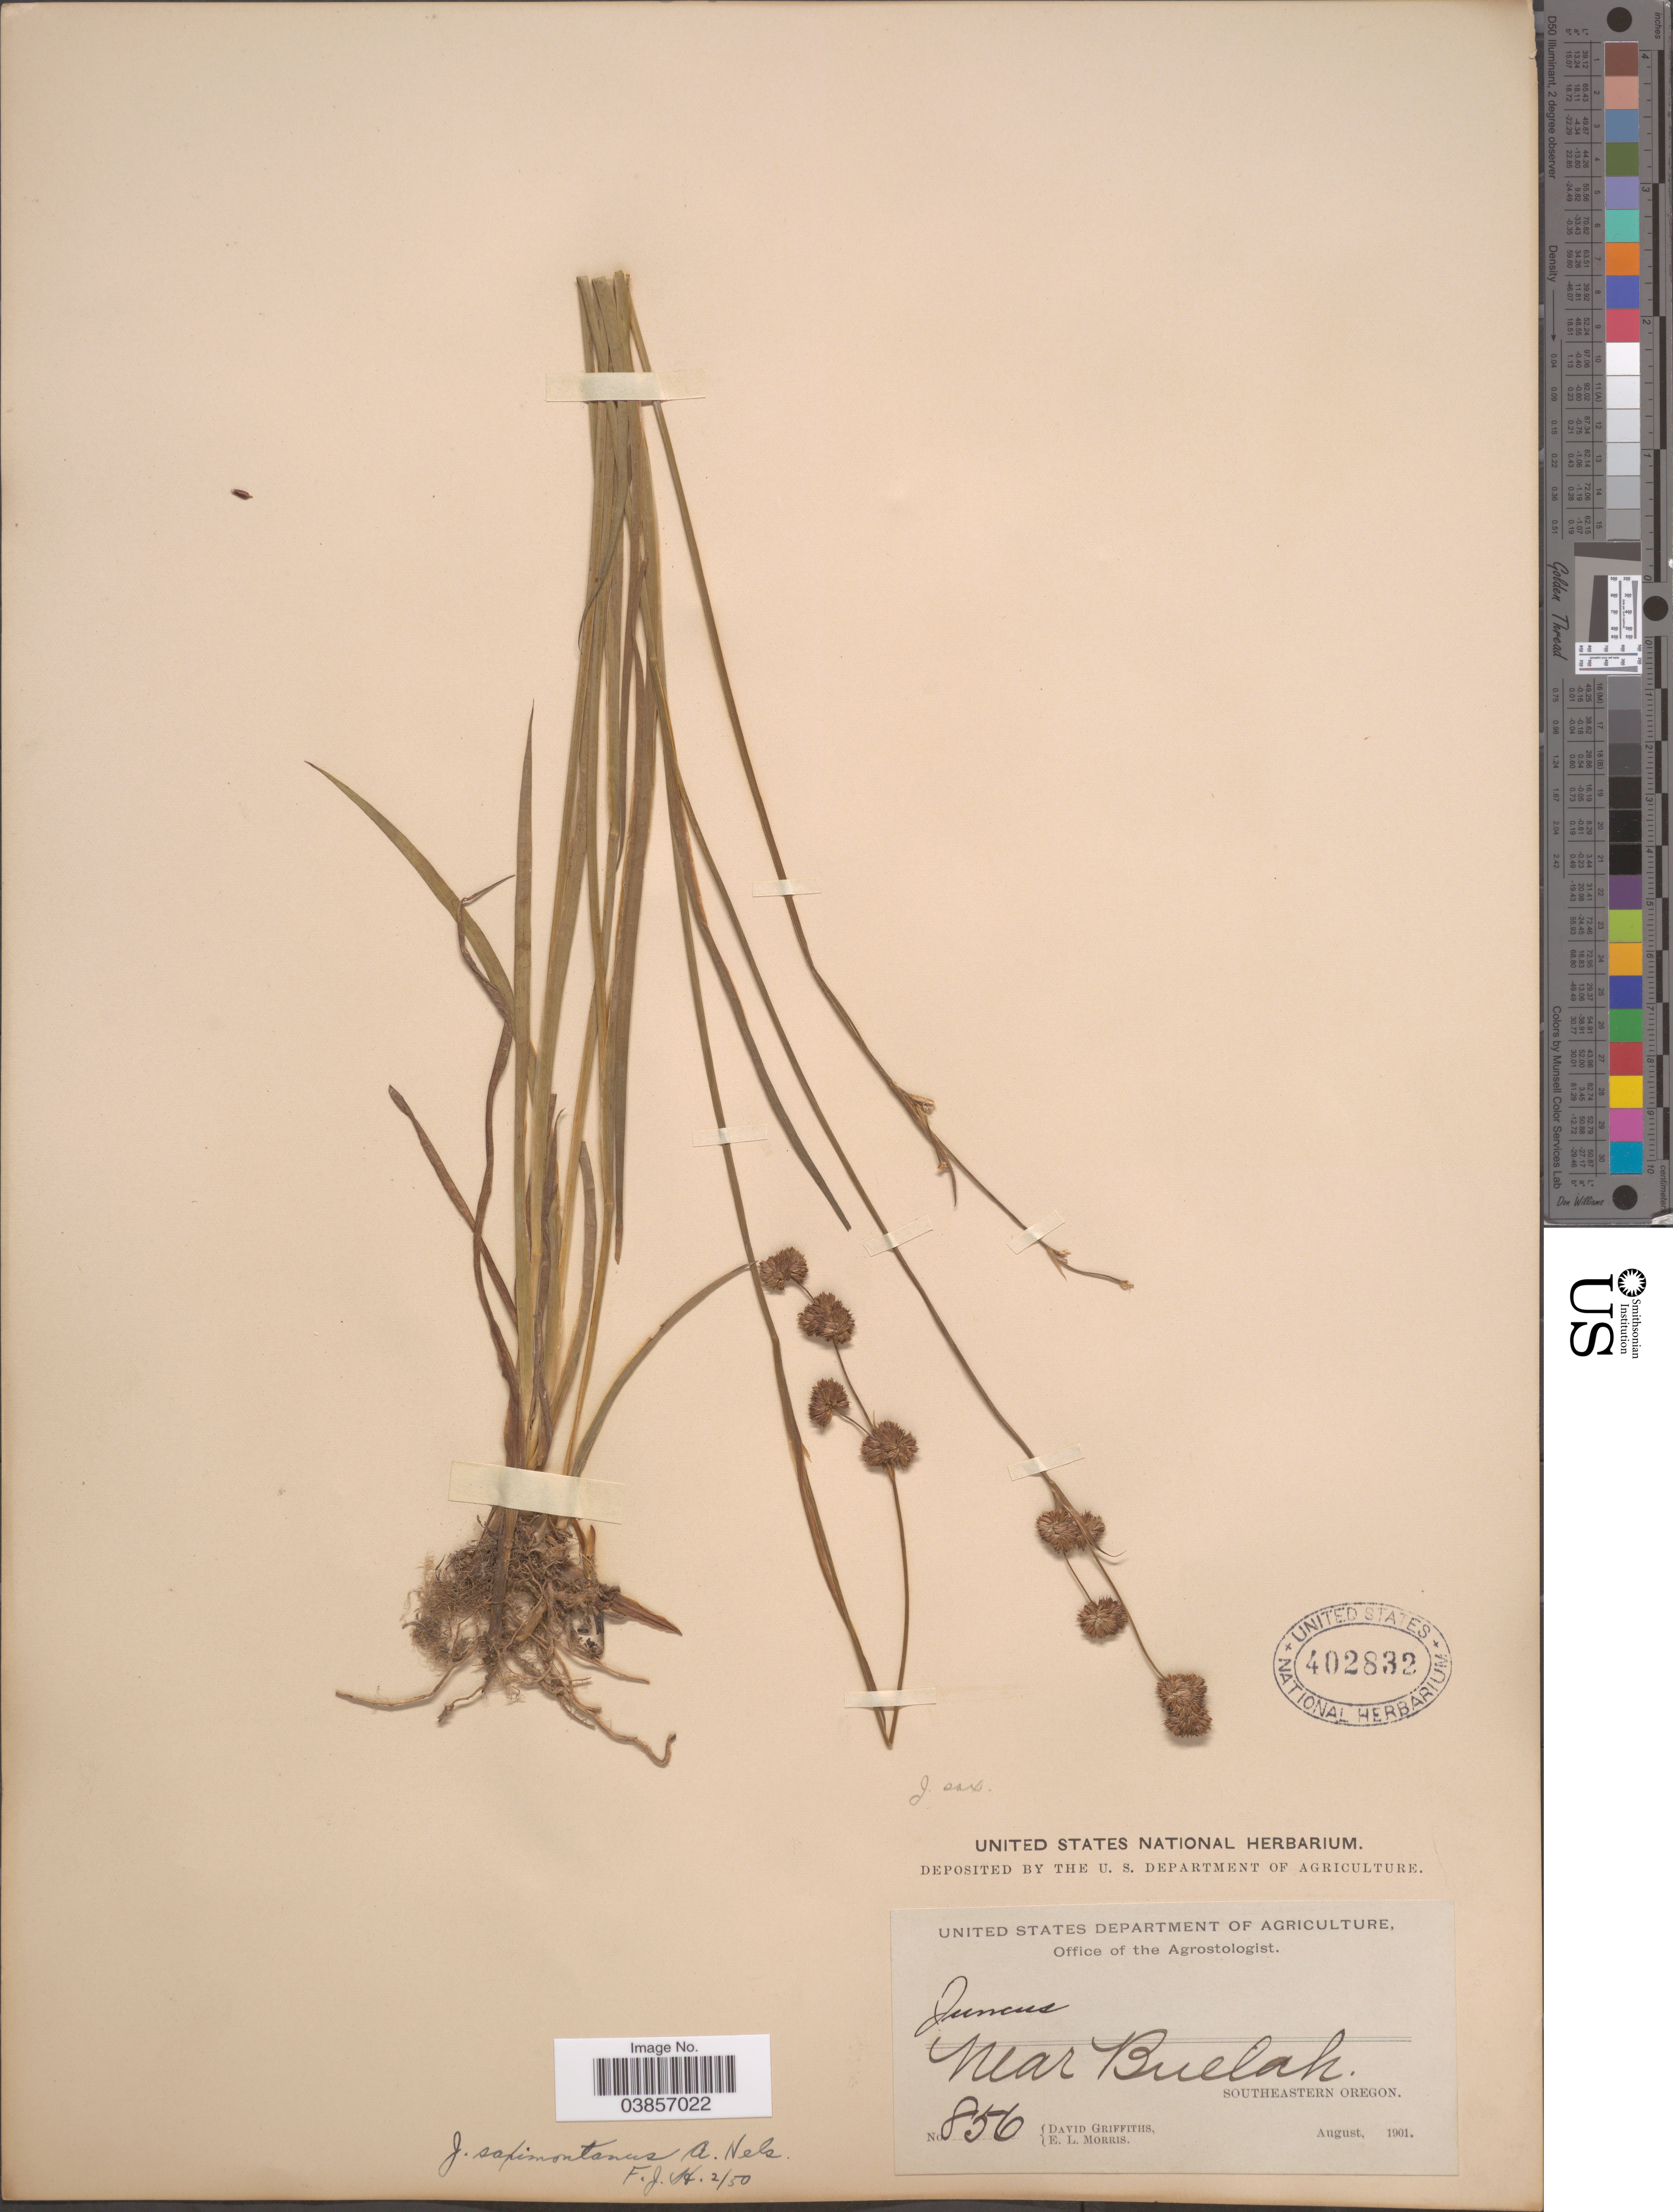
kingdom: Plantae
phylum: Tracheophyta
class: Liliopsida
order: Poales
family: Juncaceae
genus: Juncus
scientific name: Juncus saximontanus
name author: A. Nelson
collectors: D. Griffiths & E. Morris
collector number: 856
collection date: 1901-08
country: United States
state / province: Oregon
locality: Near Buelah. Southeastern Oregon.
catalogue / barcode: US 402832